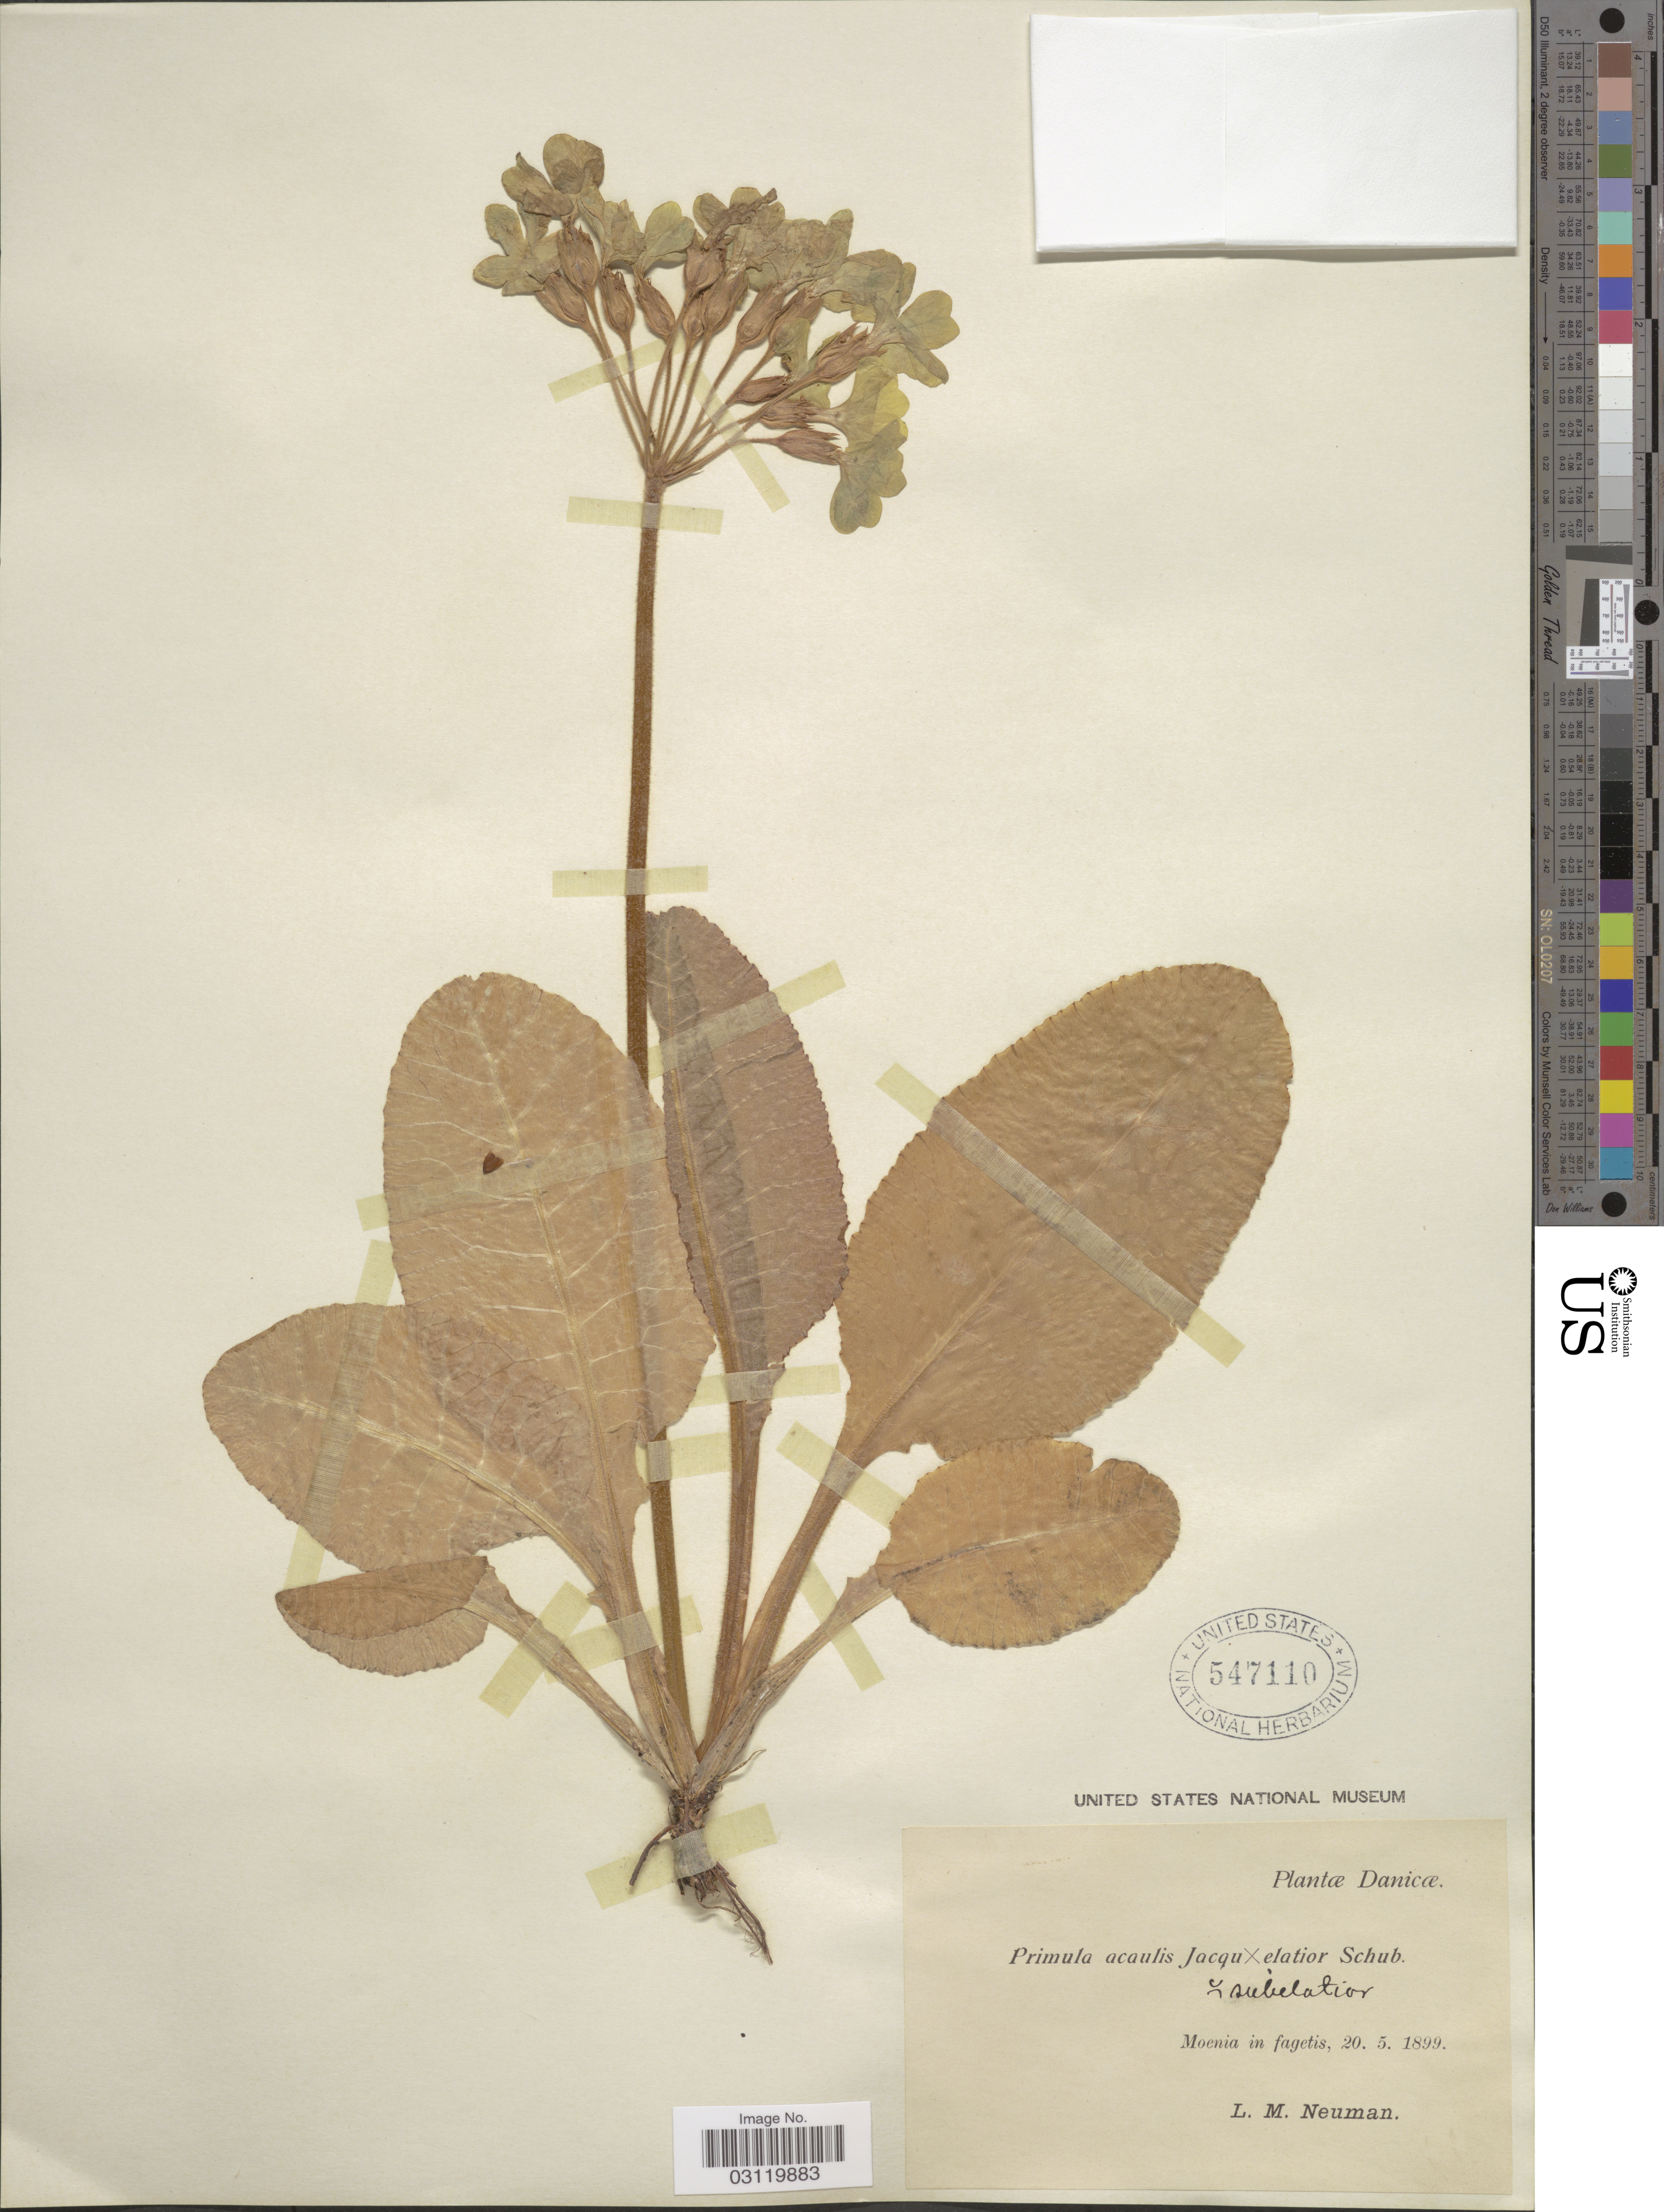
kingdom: Plantae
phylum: Tracheophyta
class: Magnoliopsida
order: Ericales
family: Primulaceae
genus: Primula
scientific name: Primula acaulis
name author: (L.) Hill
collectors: L. Neuman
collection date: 1899-05-20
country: Denmark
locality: Danicæ, Moenia in fagetis.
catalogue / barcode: US 547110